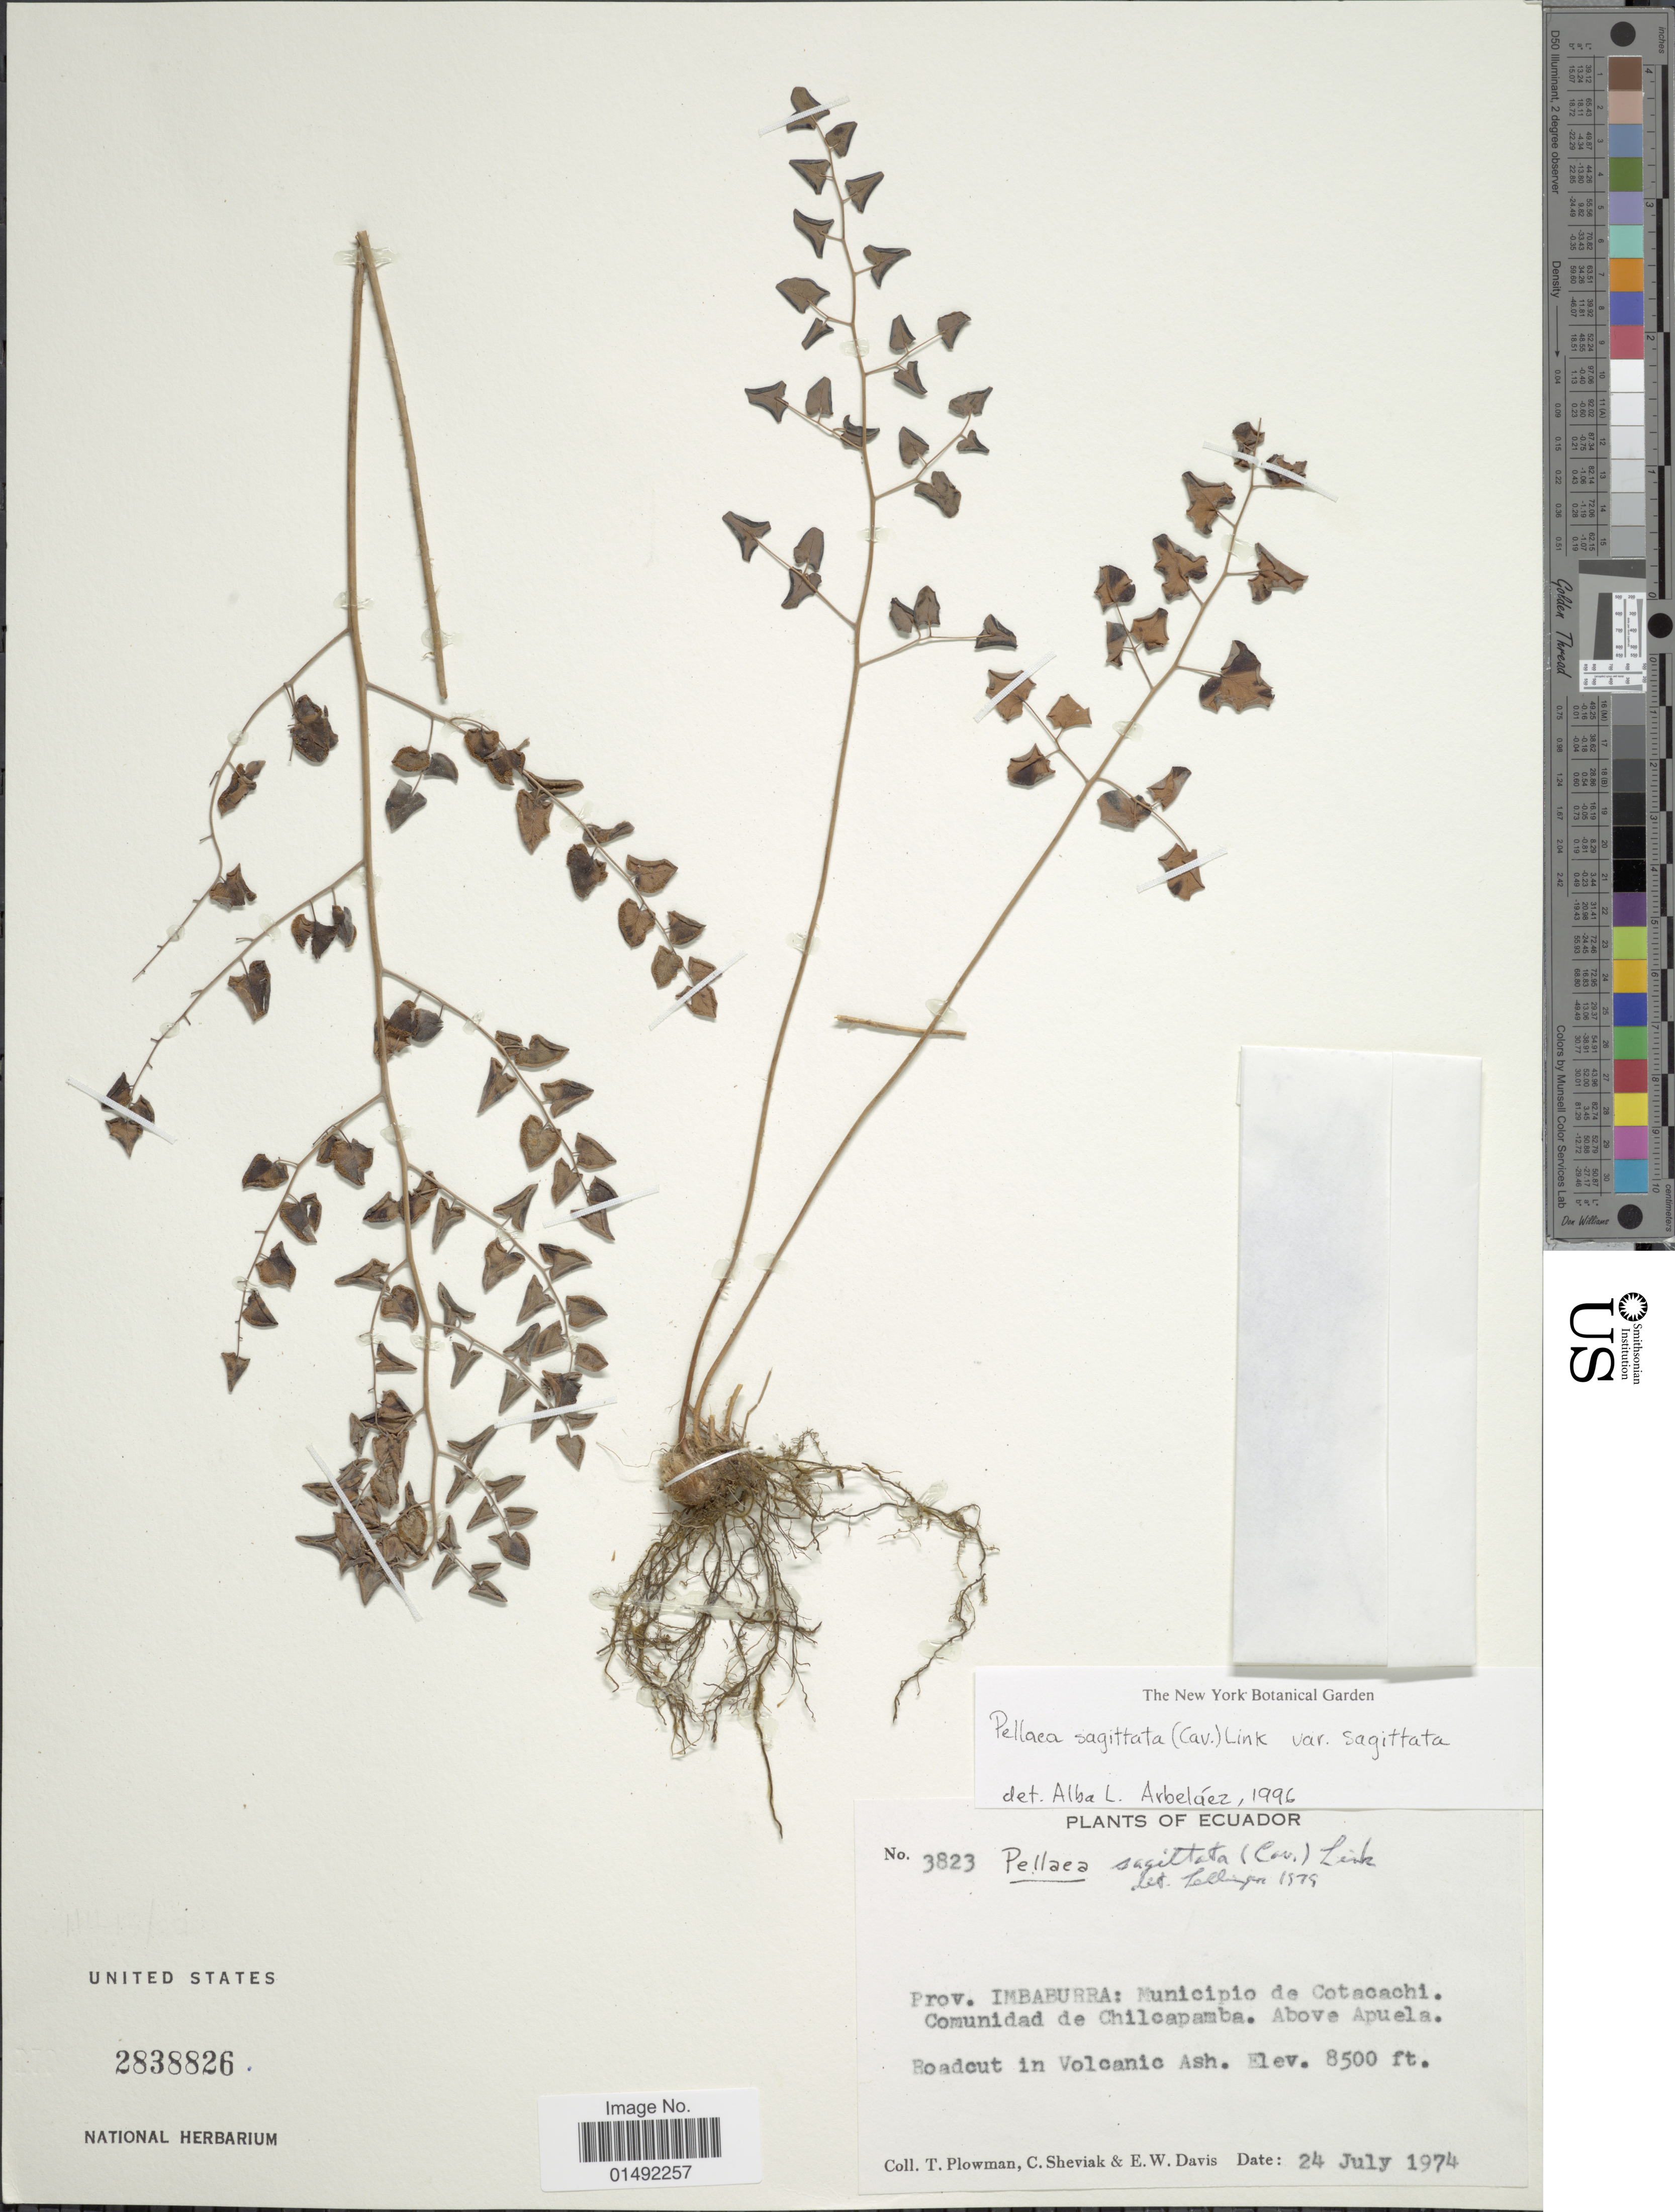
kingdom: Plantae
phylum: Tracheophyta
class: Polypodiopsida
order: Polypodiales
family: Pteridaceae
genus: Pellaea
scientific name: Pellaea sagittata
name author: (Cav.) Link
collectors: T. Plowman, C. J. Sheviak & E. W. Davis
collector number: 3823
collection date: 1974-07-24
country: Ecuador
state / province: Imbabura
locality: Municpio de Cotacachi. Comunidad de Chilcapamba. Above Apuela. Roadcut in Volcanic Ash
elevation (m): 2591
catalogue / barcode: US 2838826